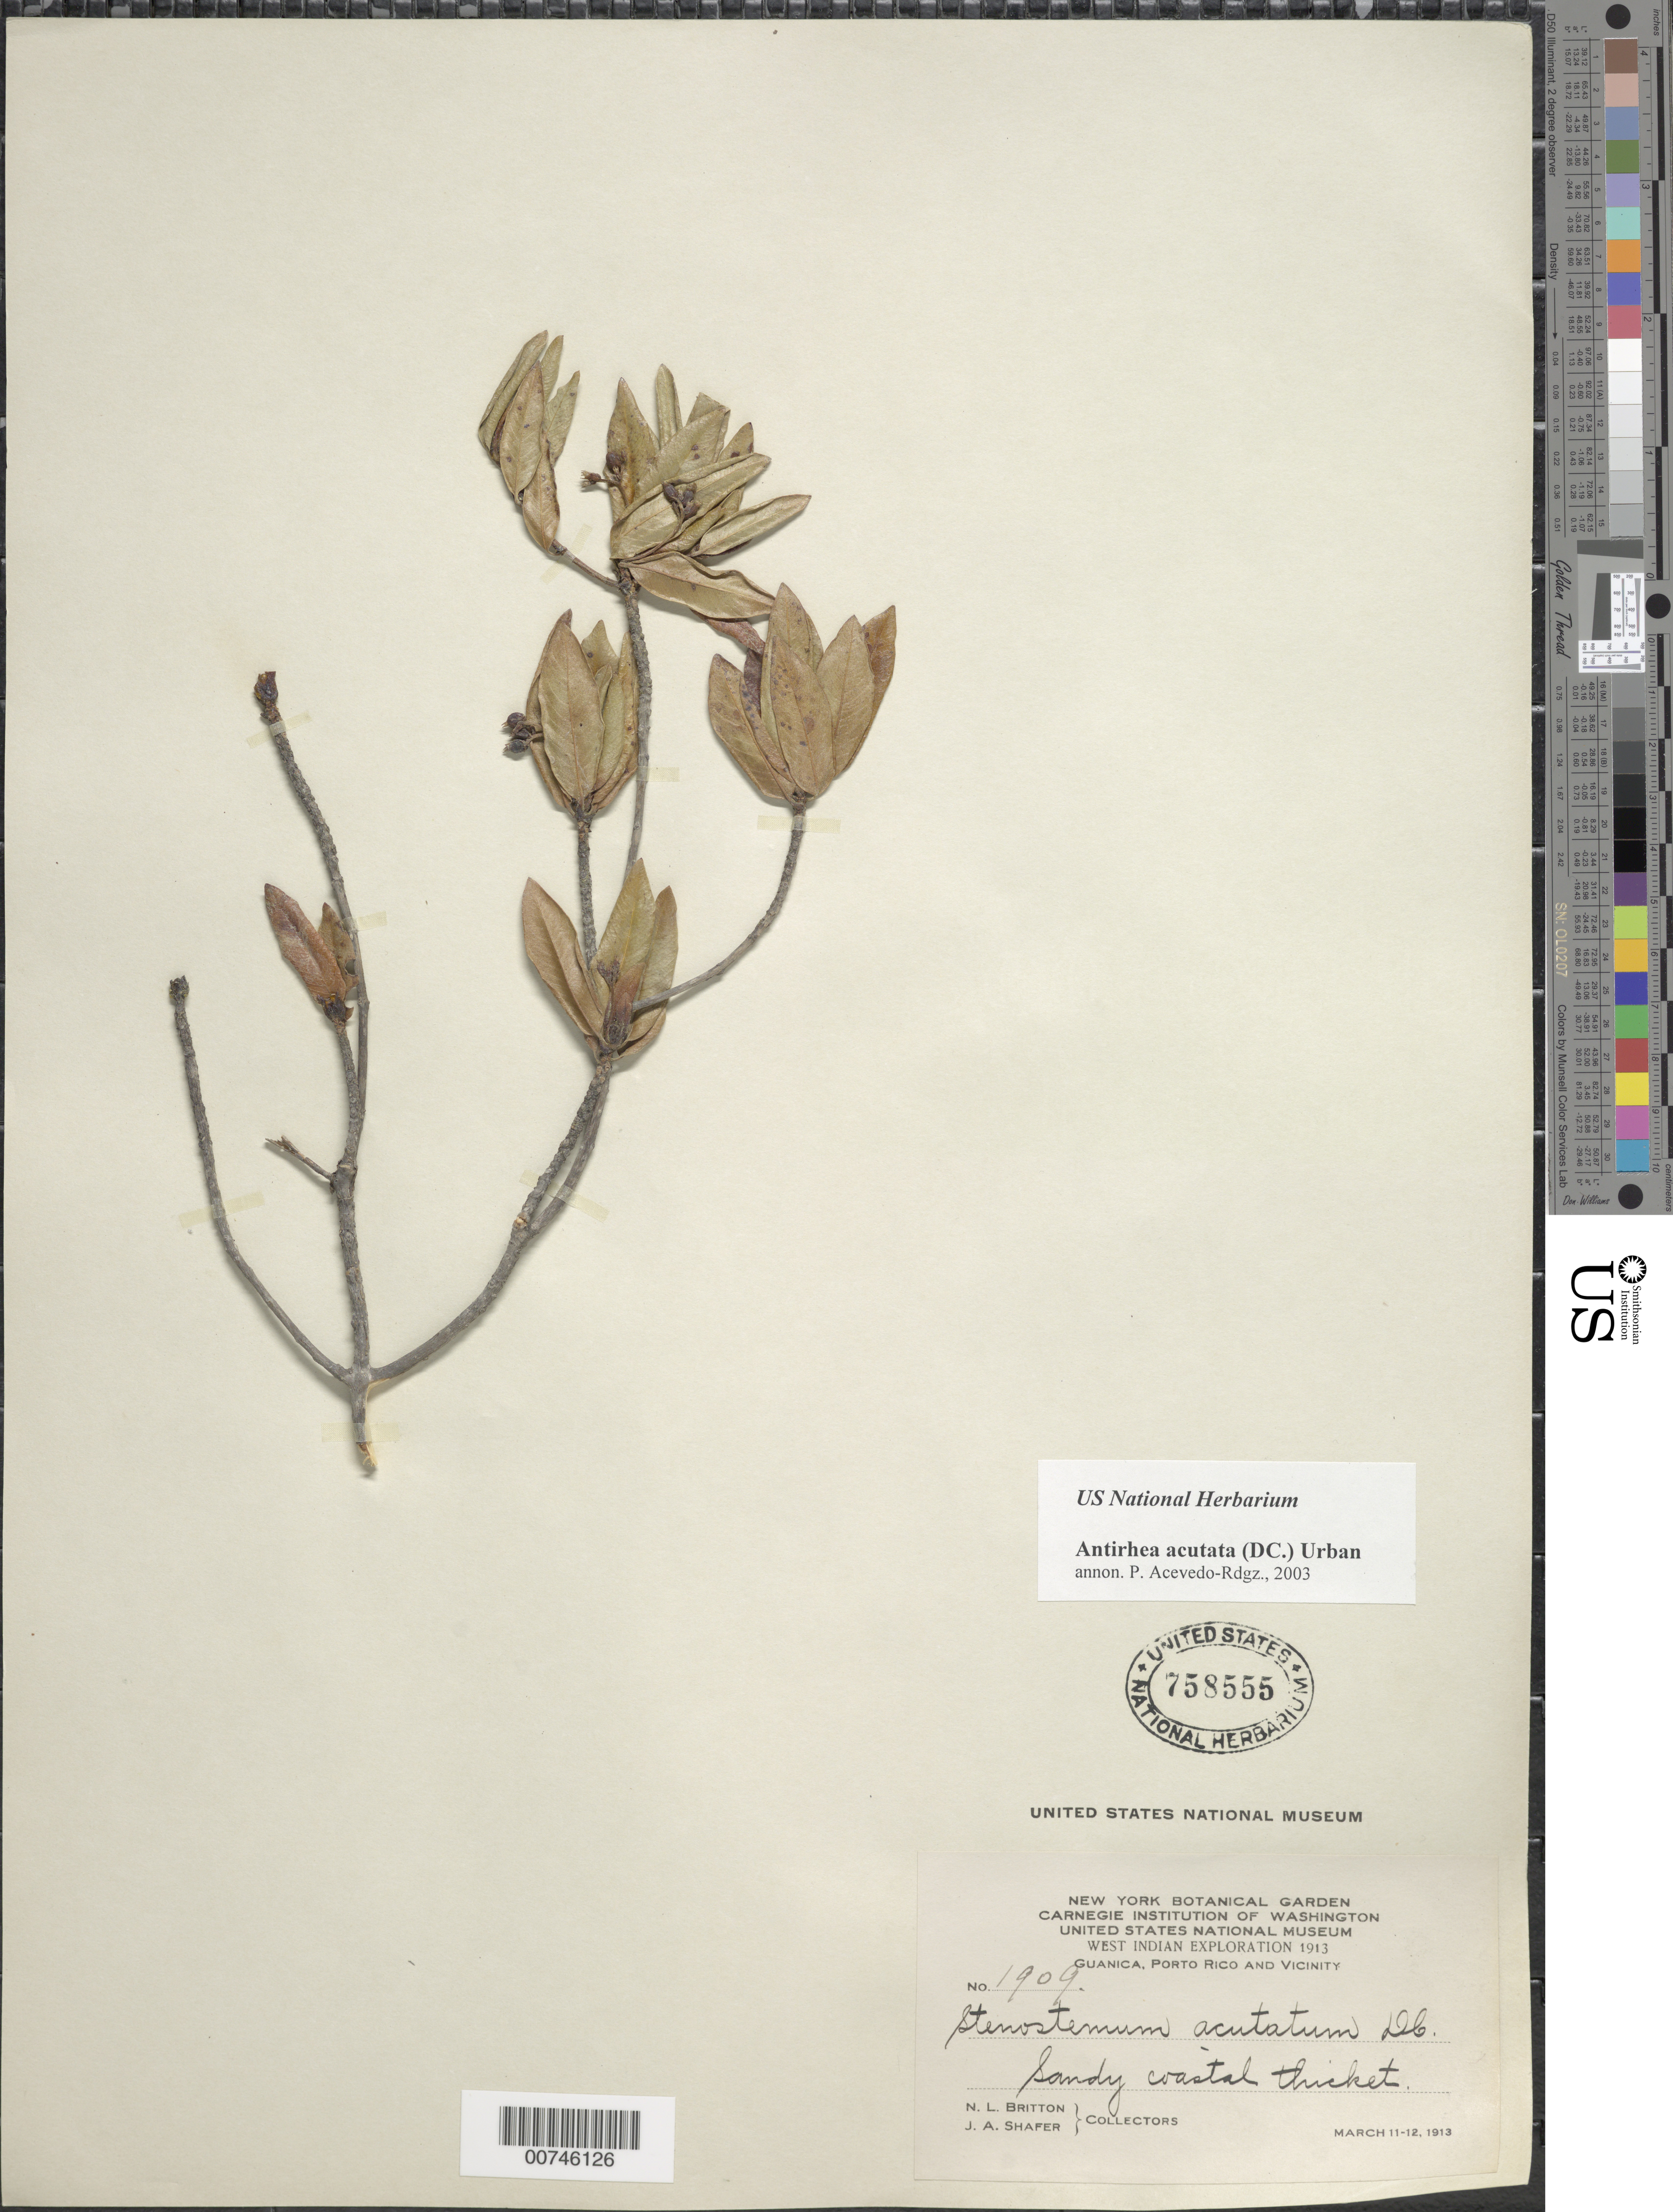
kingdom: Plantae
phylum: Tracheophyta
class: Magnoliopsida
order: Gentianales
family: Rubiaceae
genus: Stenostomum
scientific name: Stenostomum acutatum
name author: DC.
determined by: Acevedo-Rodríguez, P., (BOT), Smithsonian Institution - National Museum of Natural History (UNITED STATES)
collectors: N. Britton & J. A. Shafer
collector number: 1909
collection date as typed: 11 Mar 1913 to 12 Mar 1913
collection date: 1913-03-11/1913-03-12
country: Puerto Rico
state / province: Guánica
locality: Guanica.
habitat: Sandy coastal thicket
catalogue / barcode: US 758555